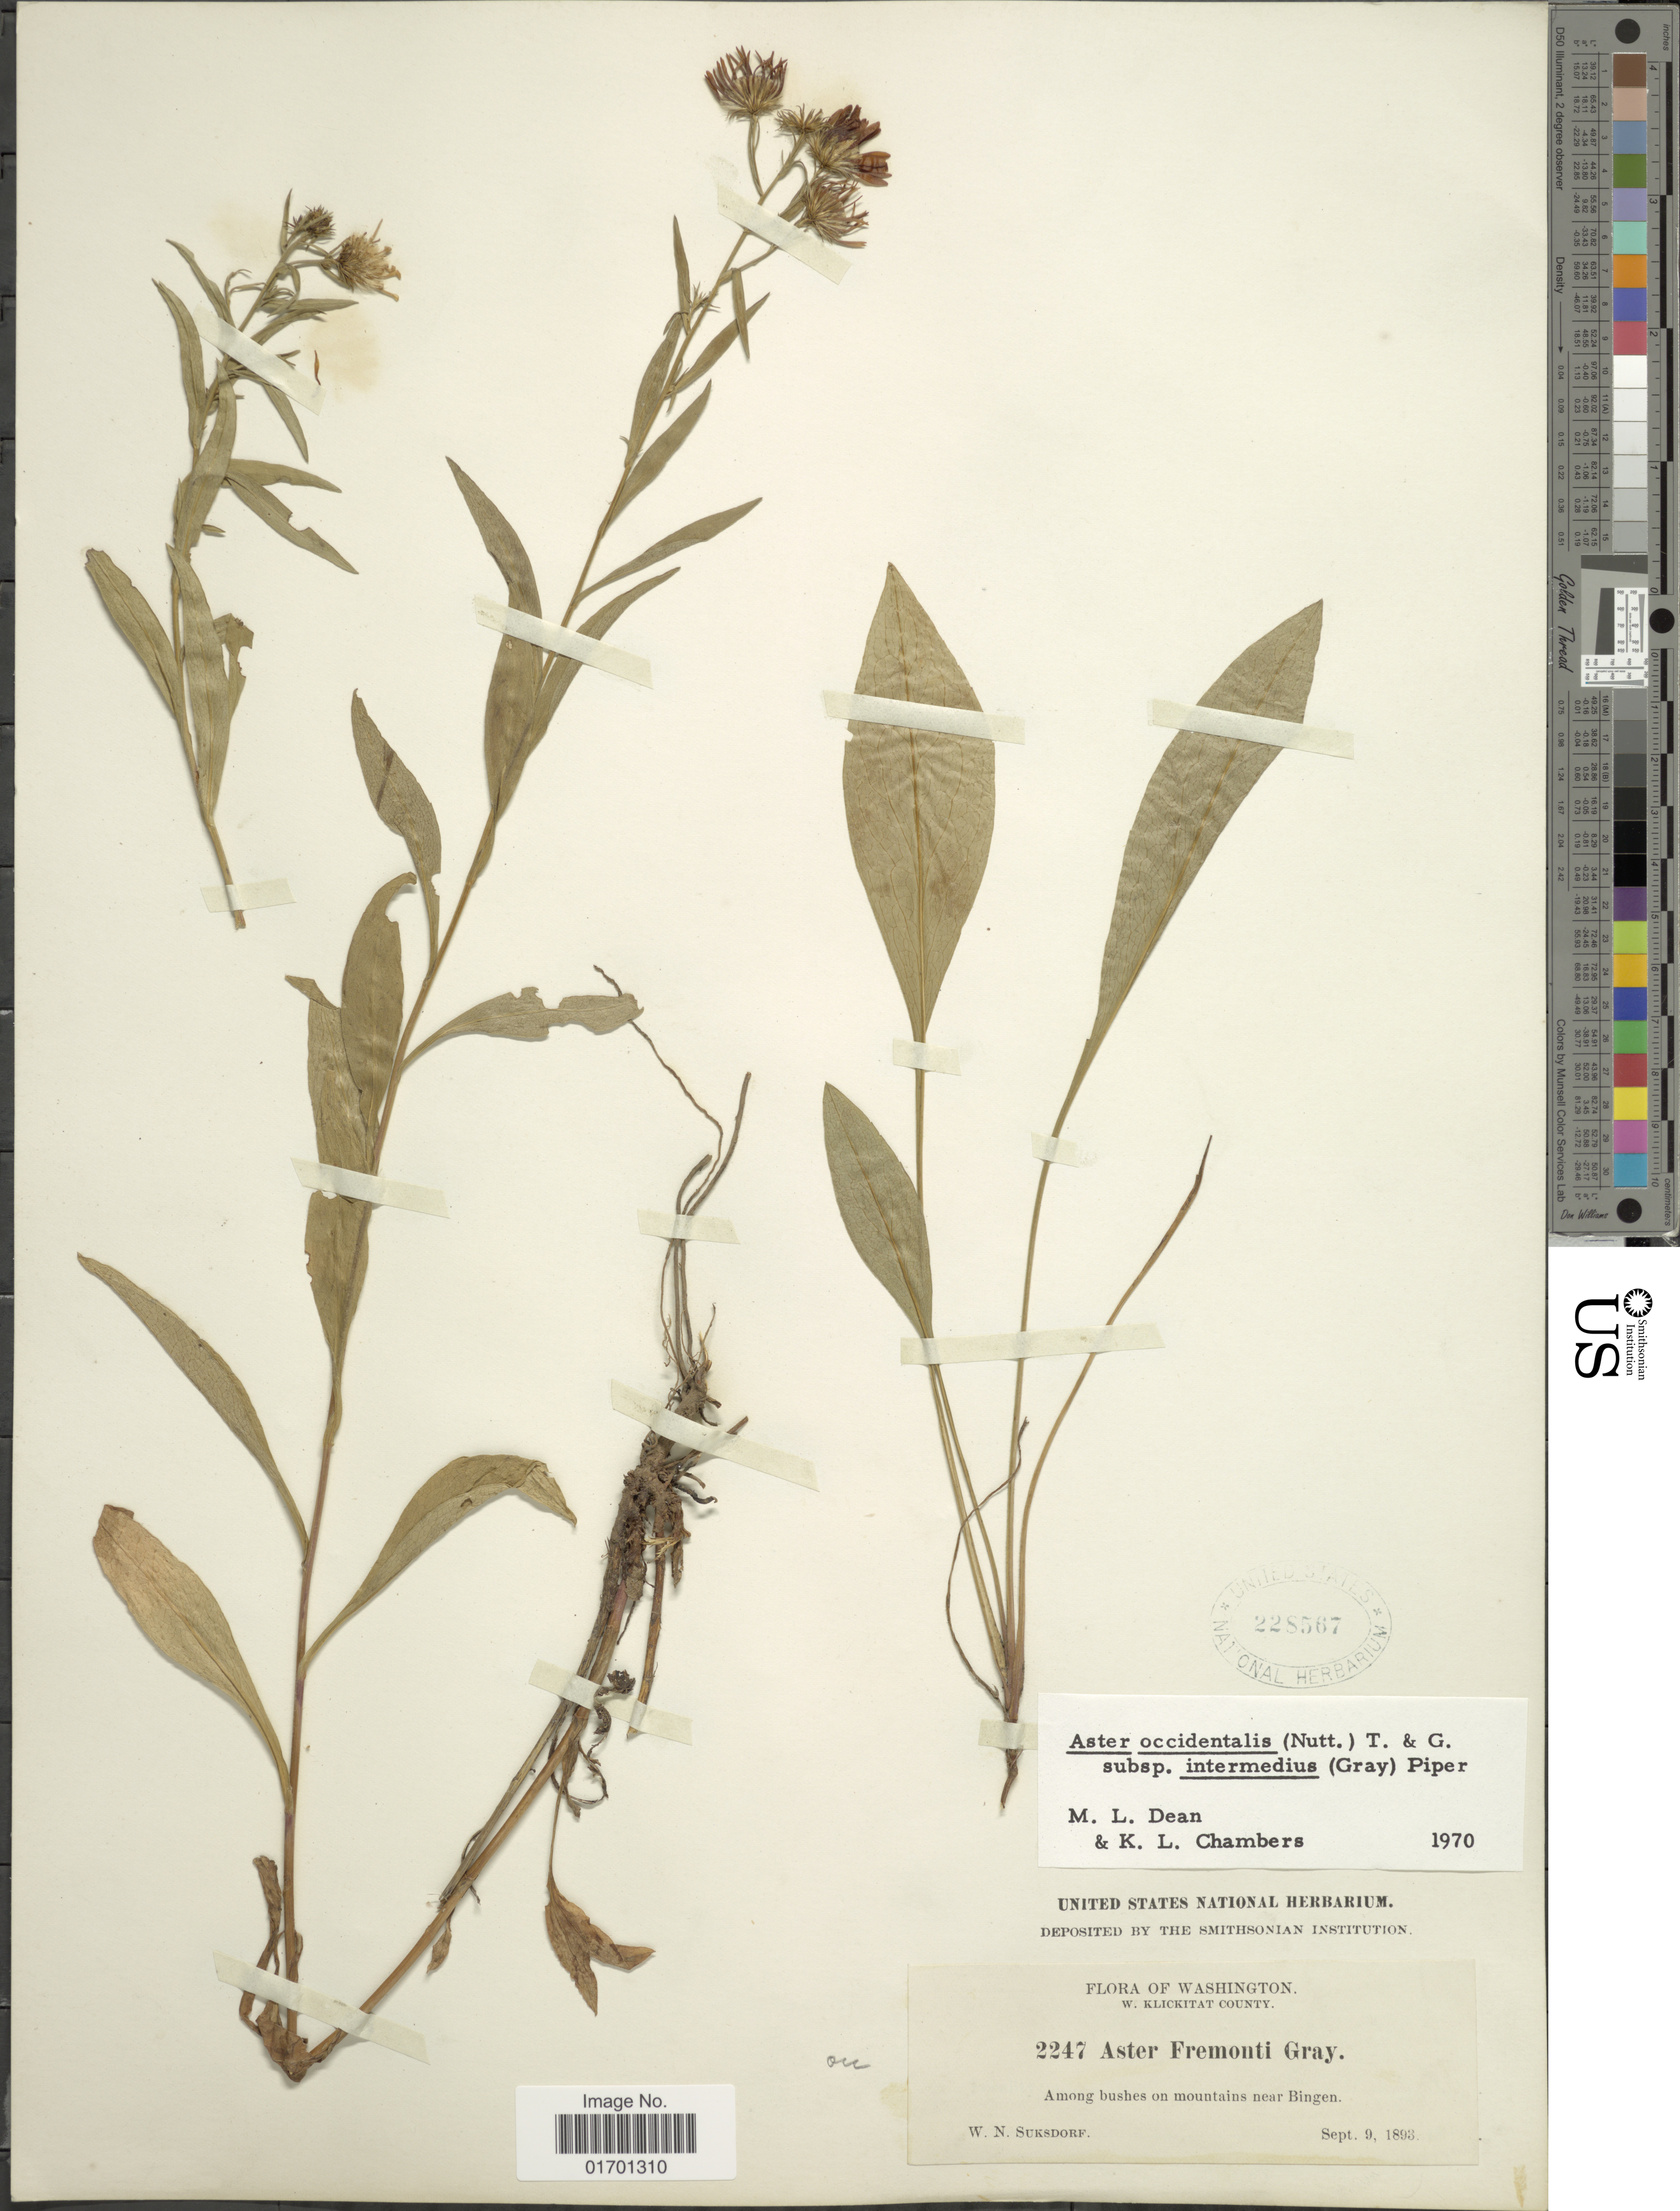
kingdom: Plantae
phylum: Tracheophyta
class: Magnoliopsida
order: Asterales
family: Asteraceae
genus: Symphyotrichum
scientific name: Symphyotrichum spathulatum var. intermedium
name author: (A. Gray) G.L. Nesom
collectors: W. N. Suksdorf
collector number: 2247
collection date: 1893-09-09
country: United States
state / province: Washington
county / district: Klickitat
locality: W. Klickitat county, Among bushes on mountains near Bingen.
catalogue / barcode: US 228567